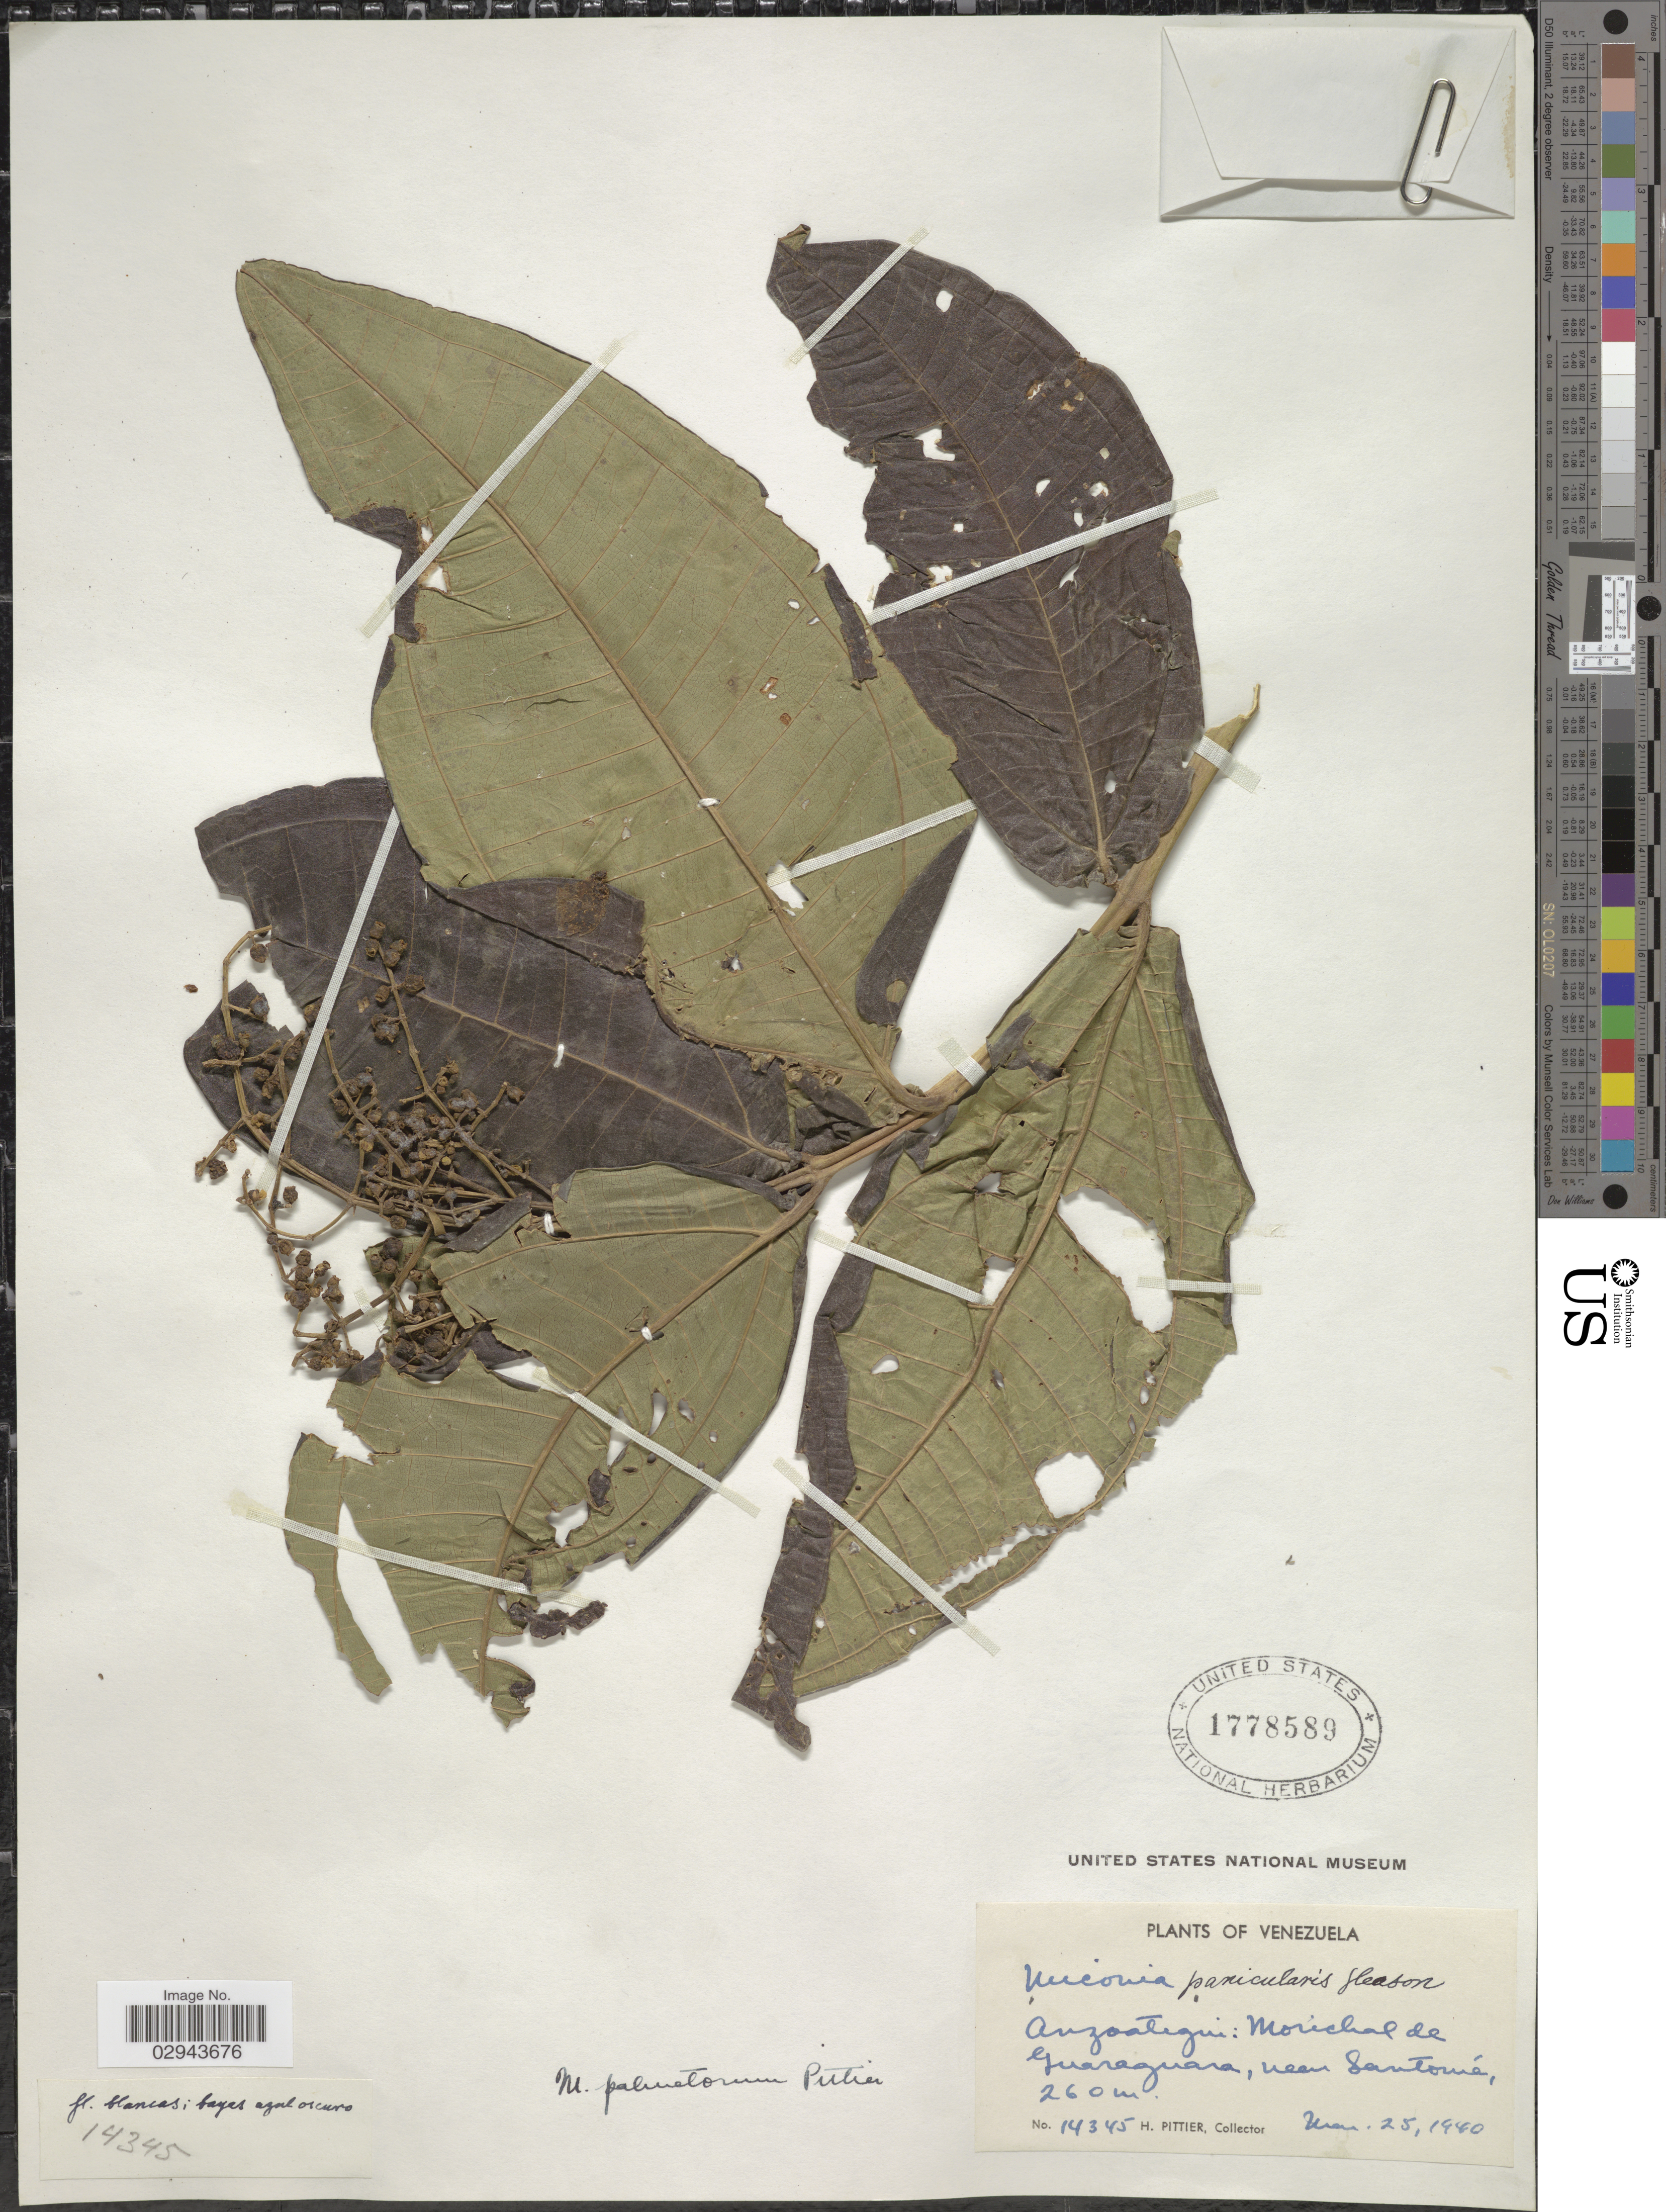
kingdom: Plantae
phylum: Tracheophyta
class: Magnoliopsida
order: Myrtales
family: Melastomataceae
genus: Miconia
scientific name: Miconia stephananthera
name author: Ule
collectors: H. F. Pittier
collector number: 14345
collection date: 1940-03-25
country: Venezuela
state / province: Anzoategui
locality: Morichal de Guaraguara, near Santomé.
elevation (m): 260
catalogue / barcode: US 1778589